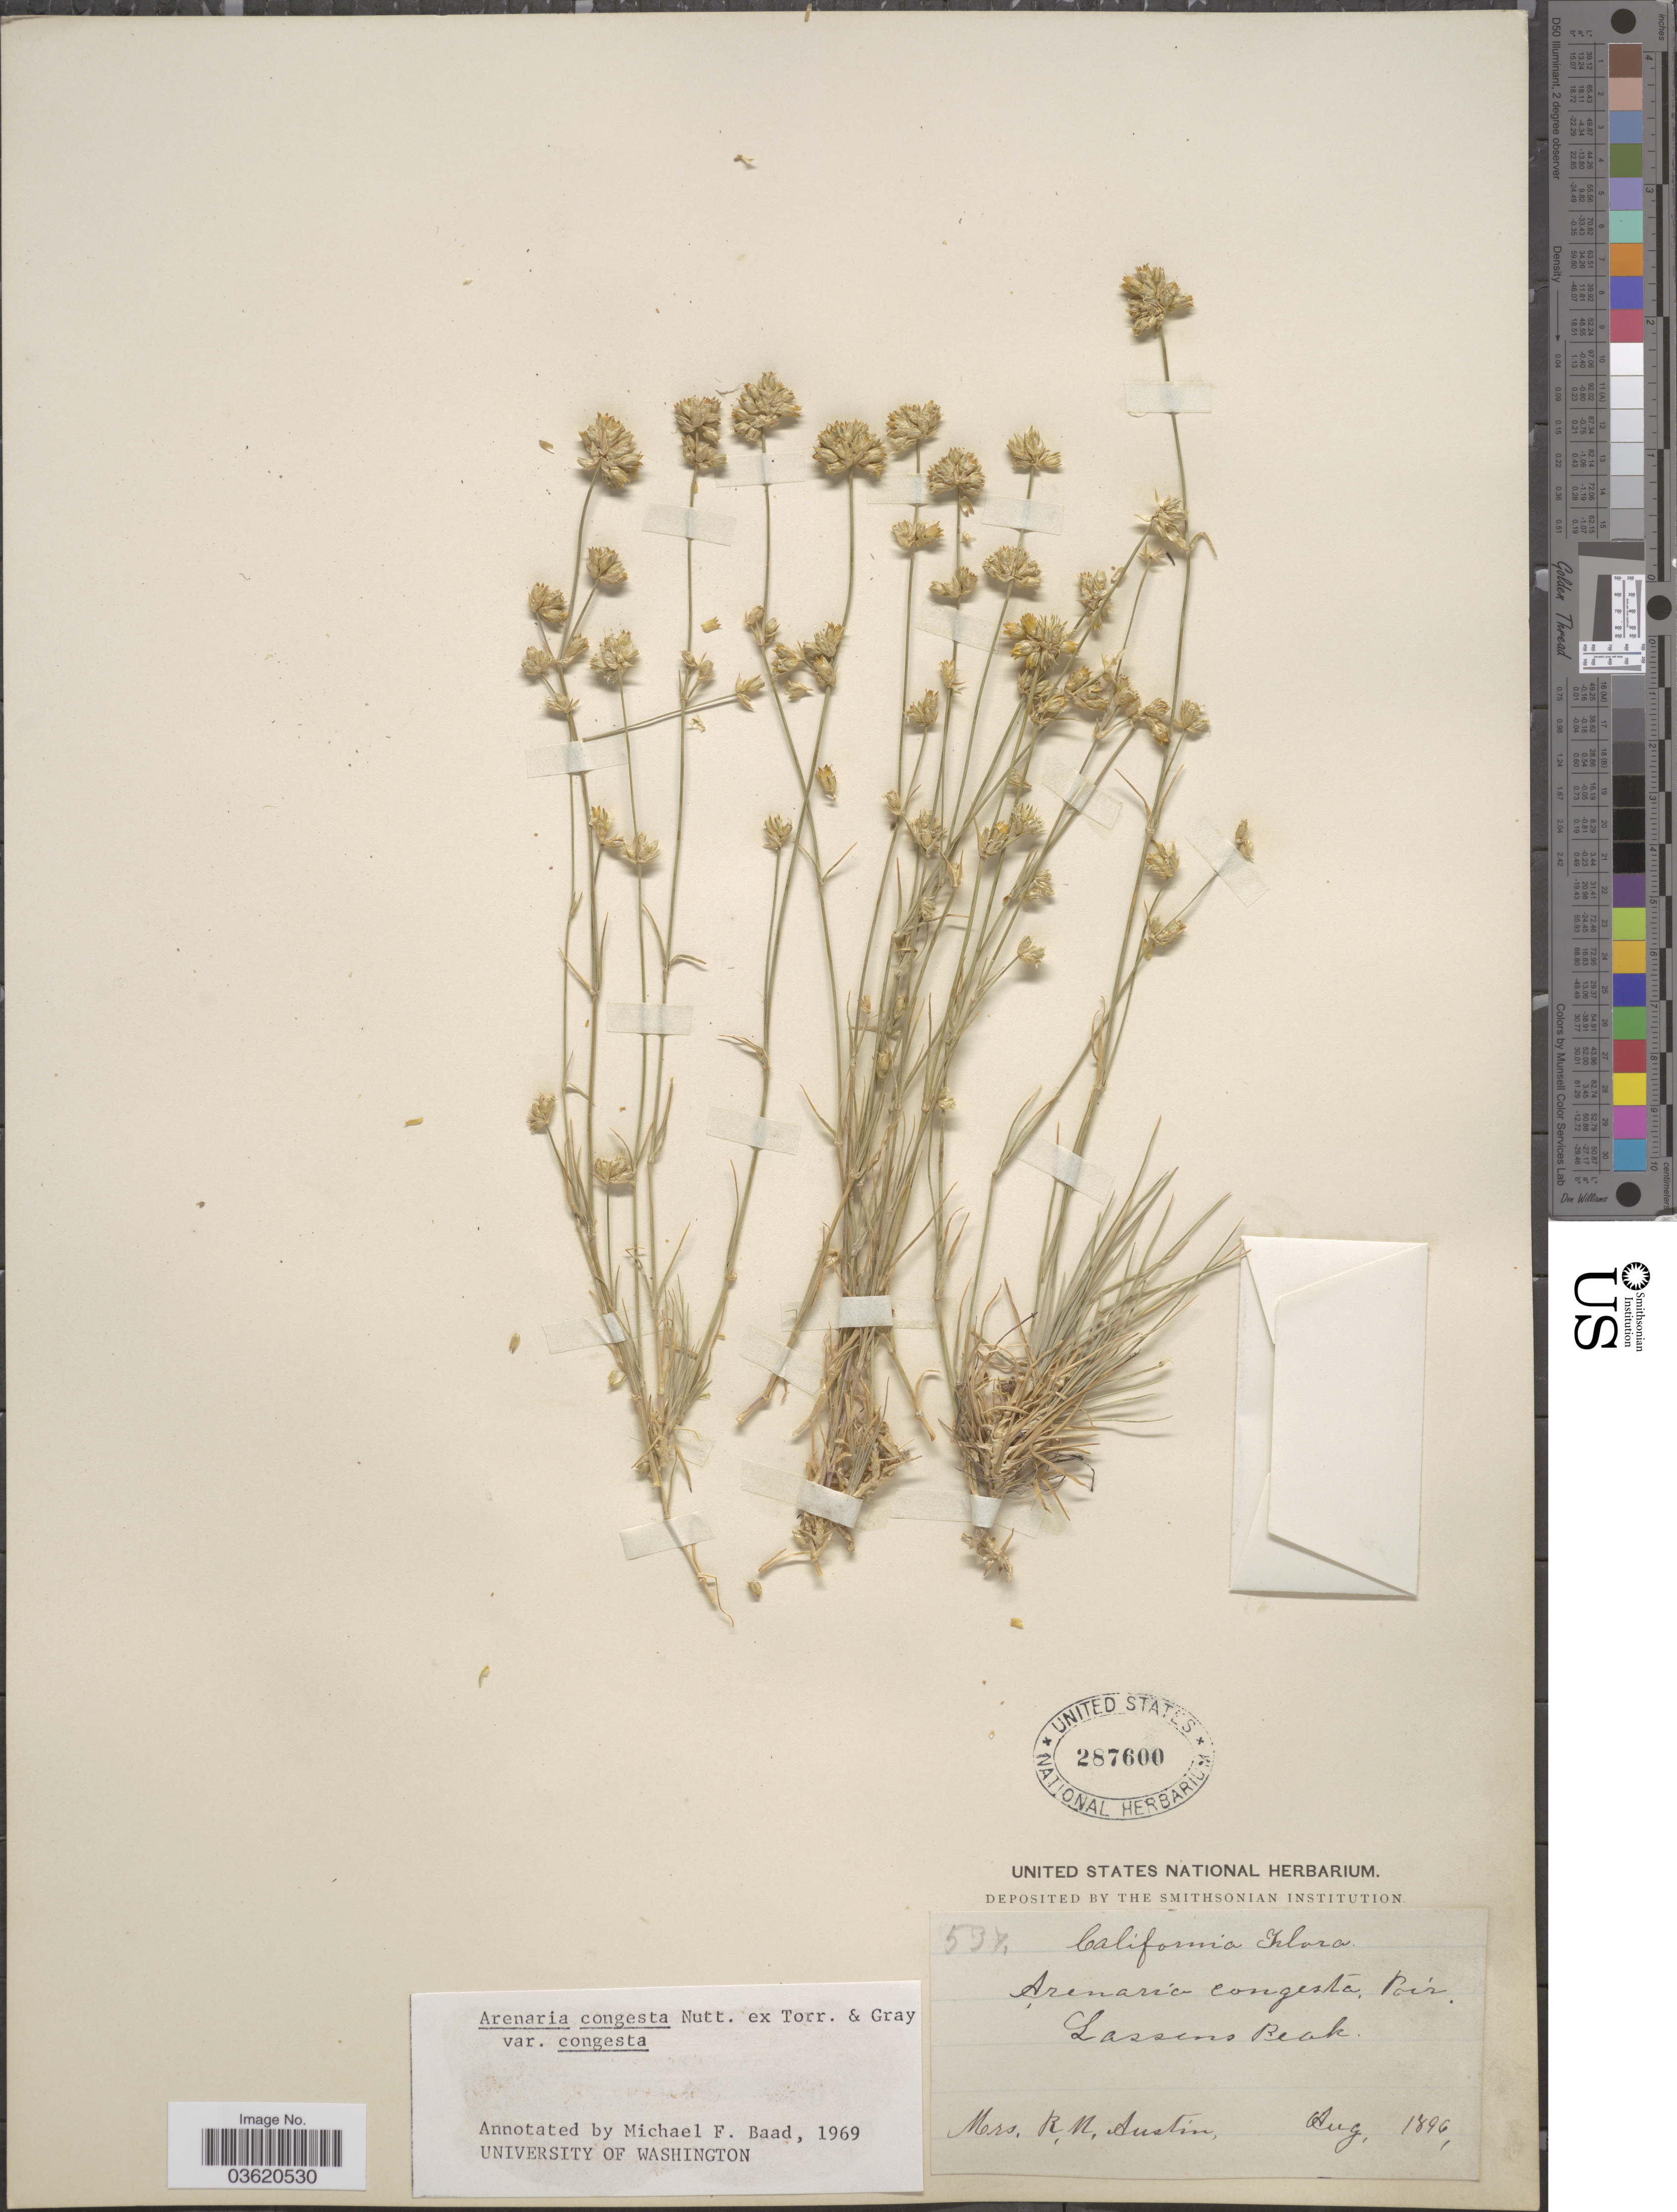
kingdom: Plantae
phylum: Tracheophyta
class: Magnoliopsida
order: Caryophyllales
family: Caryophyllaceae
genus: Eremogone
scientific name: Eremogone congesta var. congesta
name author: (Nutt.) Ikonn.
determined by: Strong, Mark T., (BOT), Smithsonian Institution - National Museum of Natural History (UNITED STATES)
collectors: R. Austin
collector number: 537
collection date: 1896-08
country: United States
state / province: California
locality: Lassens Peak.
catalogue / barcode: US 287600